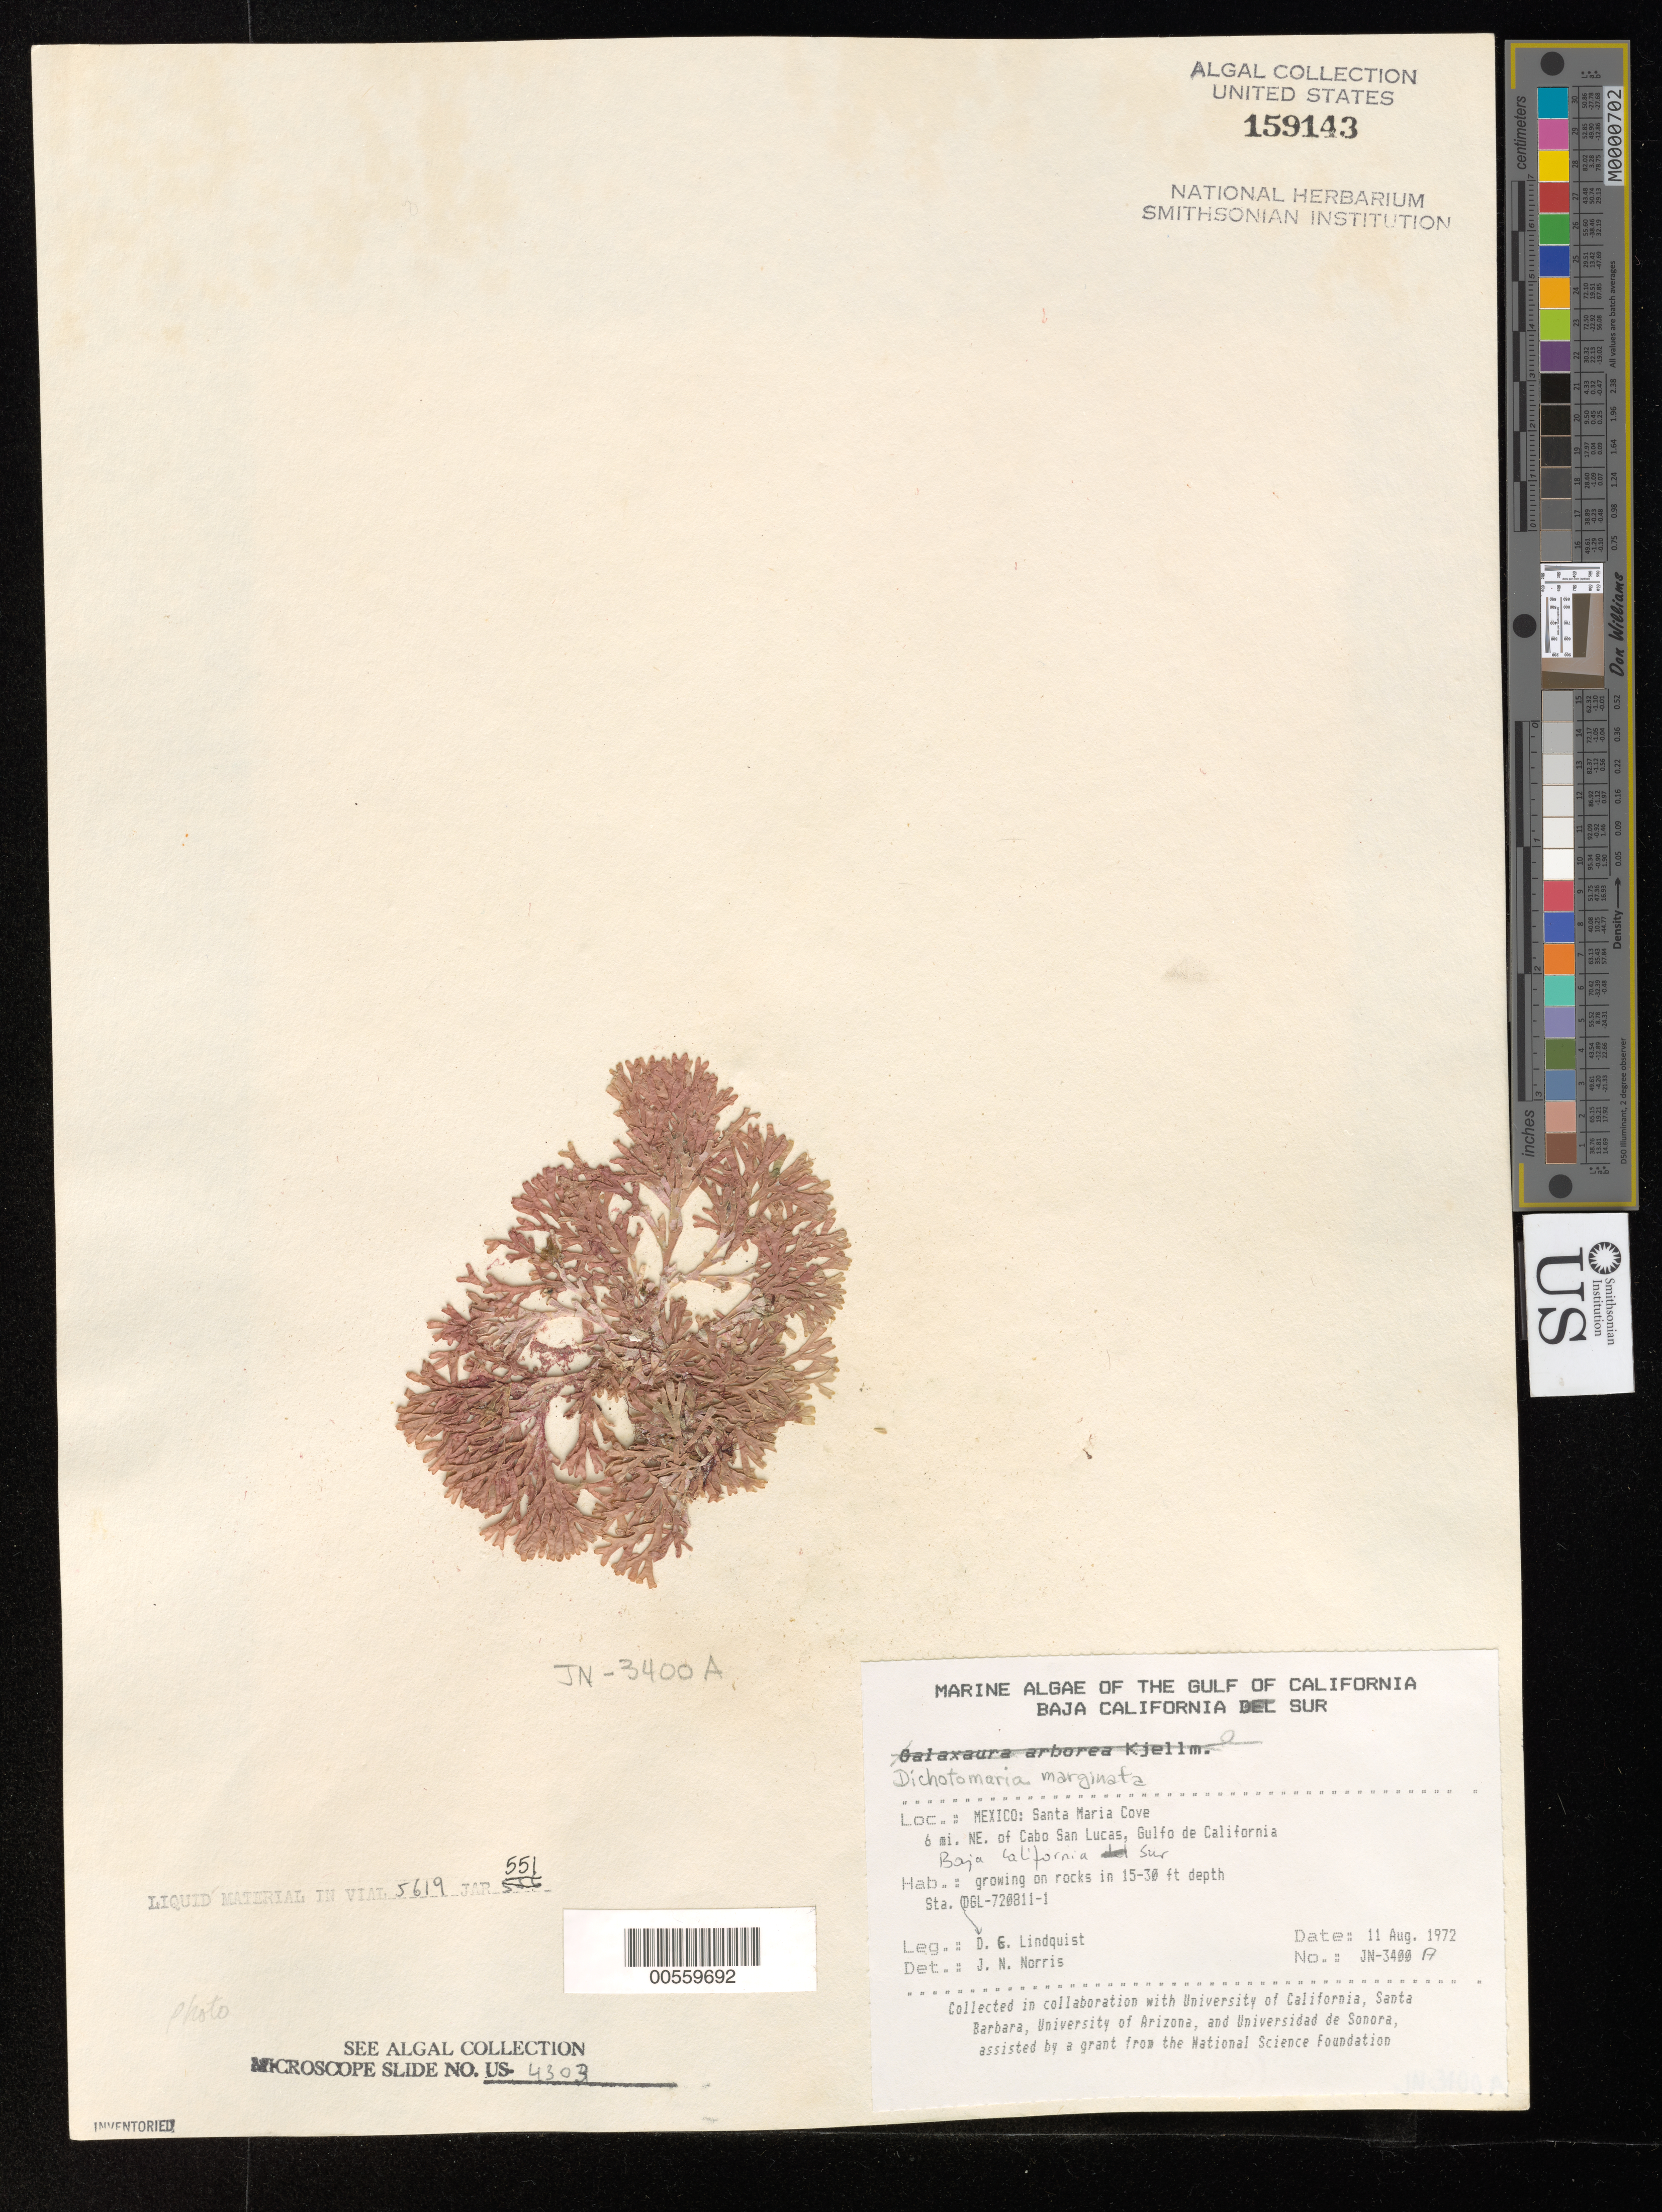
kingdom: Plantae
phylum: Rhodophyta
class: Florideophyceae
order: Nemaliales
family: Galaxauraceae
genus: Dichotomaria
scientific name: Dichotomaria marginata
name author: (J. Ellis & Sol.) Lam.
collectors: D. Lindquist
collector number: JN-3400a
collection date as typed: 11 Aug 1972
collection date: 1972-08-11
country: Mexico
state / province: Baja California Sur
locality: Santa Maria Cove, 6 miles northeast of Cabo San Lucas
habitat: growing on rocks in 15-30 ft depth.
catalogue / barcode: US 159143